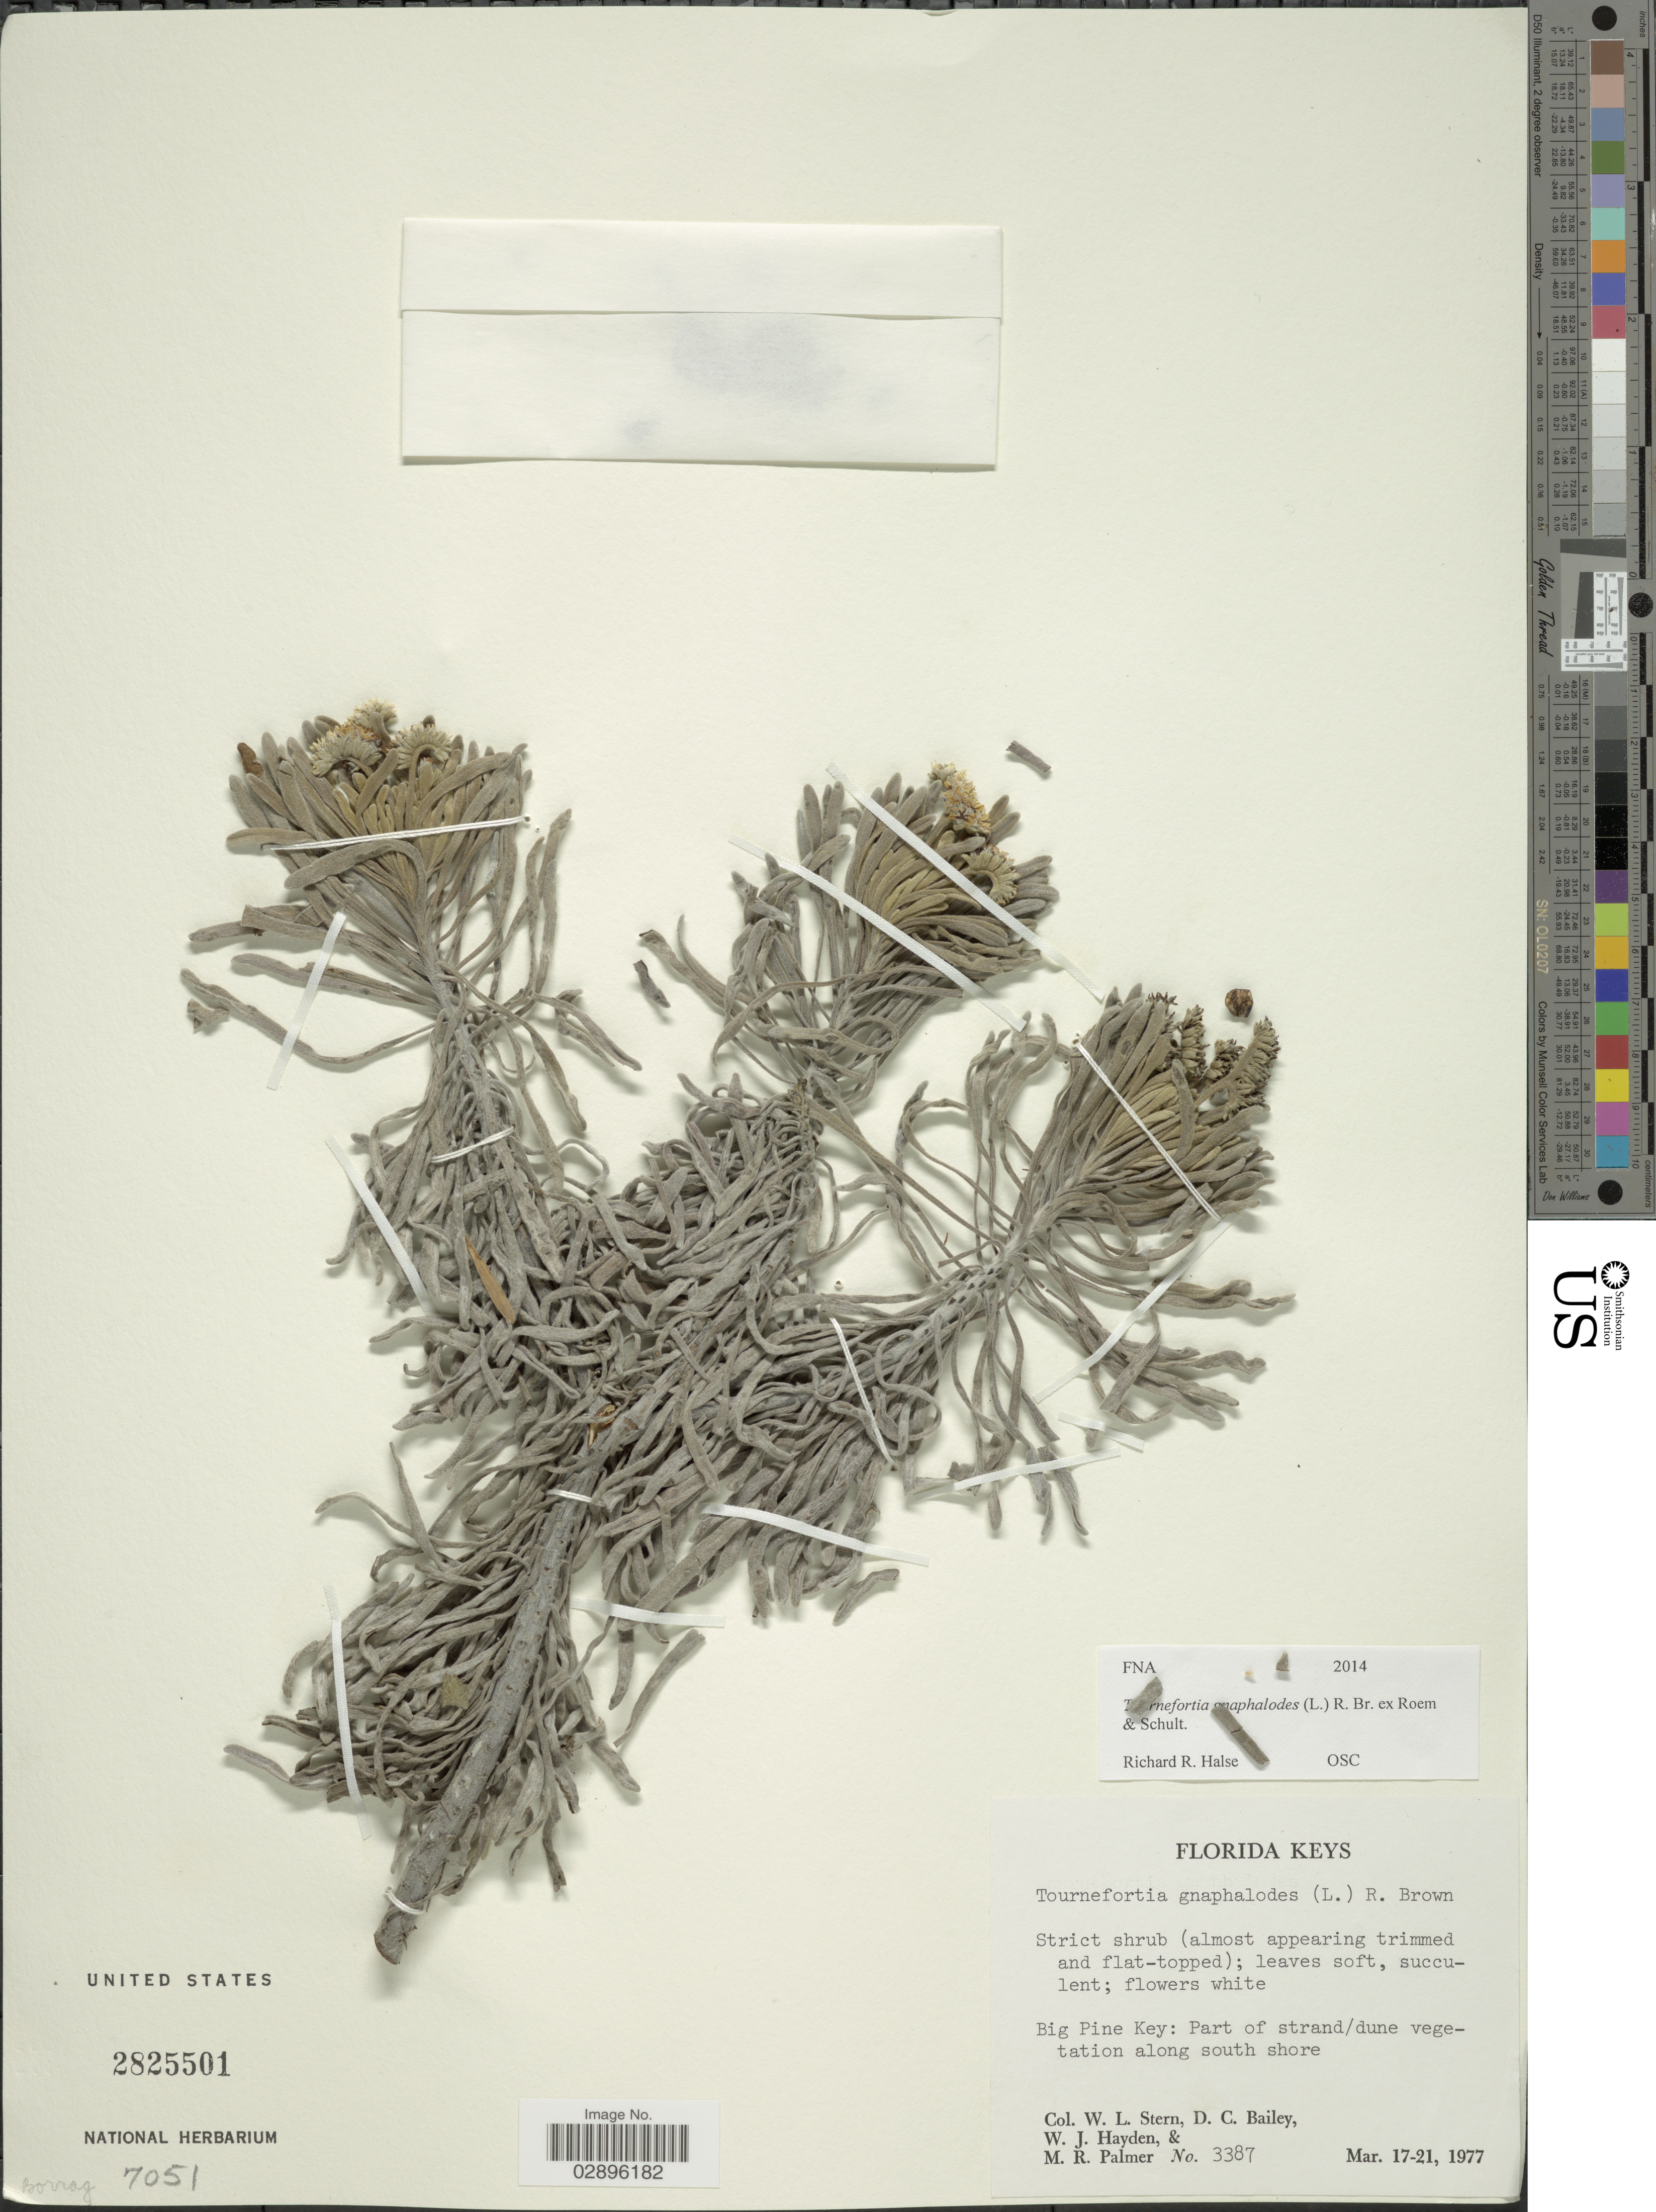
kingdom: Plantae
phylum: Tracheophyta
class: Magnoliopsida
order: Boraginales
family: Heliotropiaceae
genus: Tournefortia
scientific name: Tournefortia gnaphalodes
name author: (L.) R. Br. ex Roem. & Schult.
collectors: W. L. Stern, D. C. Bailey, W. Hayden & M. R. Palmer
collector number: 3387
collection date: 1977-03-17/1977-03-21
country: United States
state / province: Florida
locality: Big Pine Key: Part of strand/dune vegetation along south shore.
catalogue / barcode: US 2825501